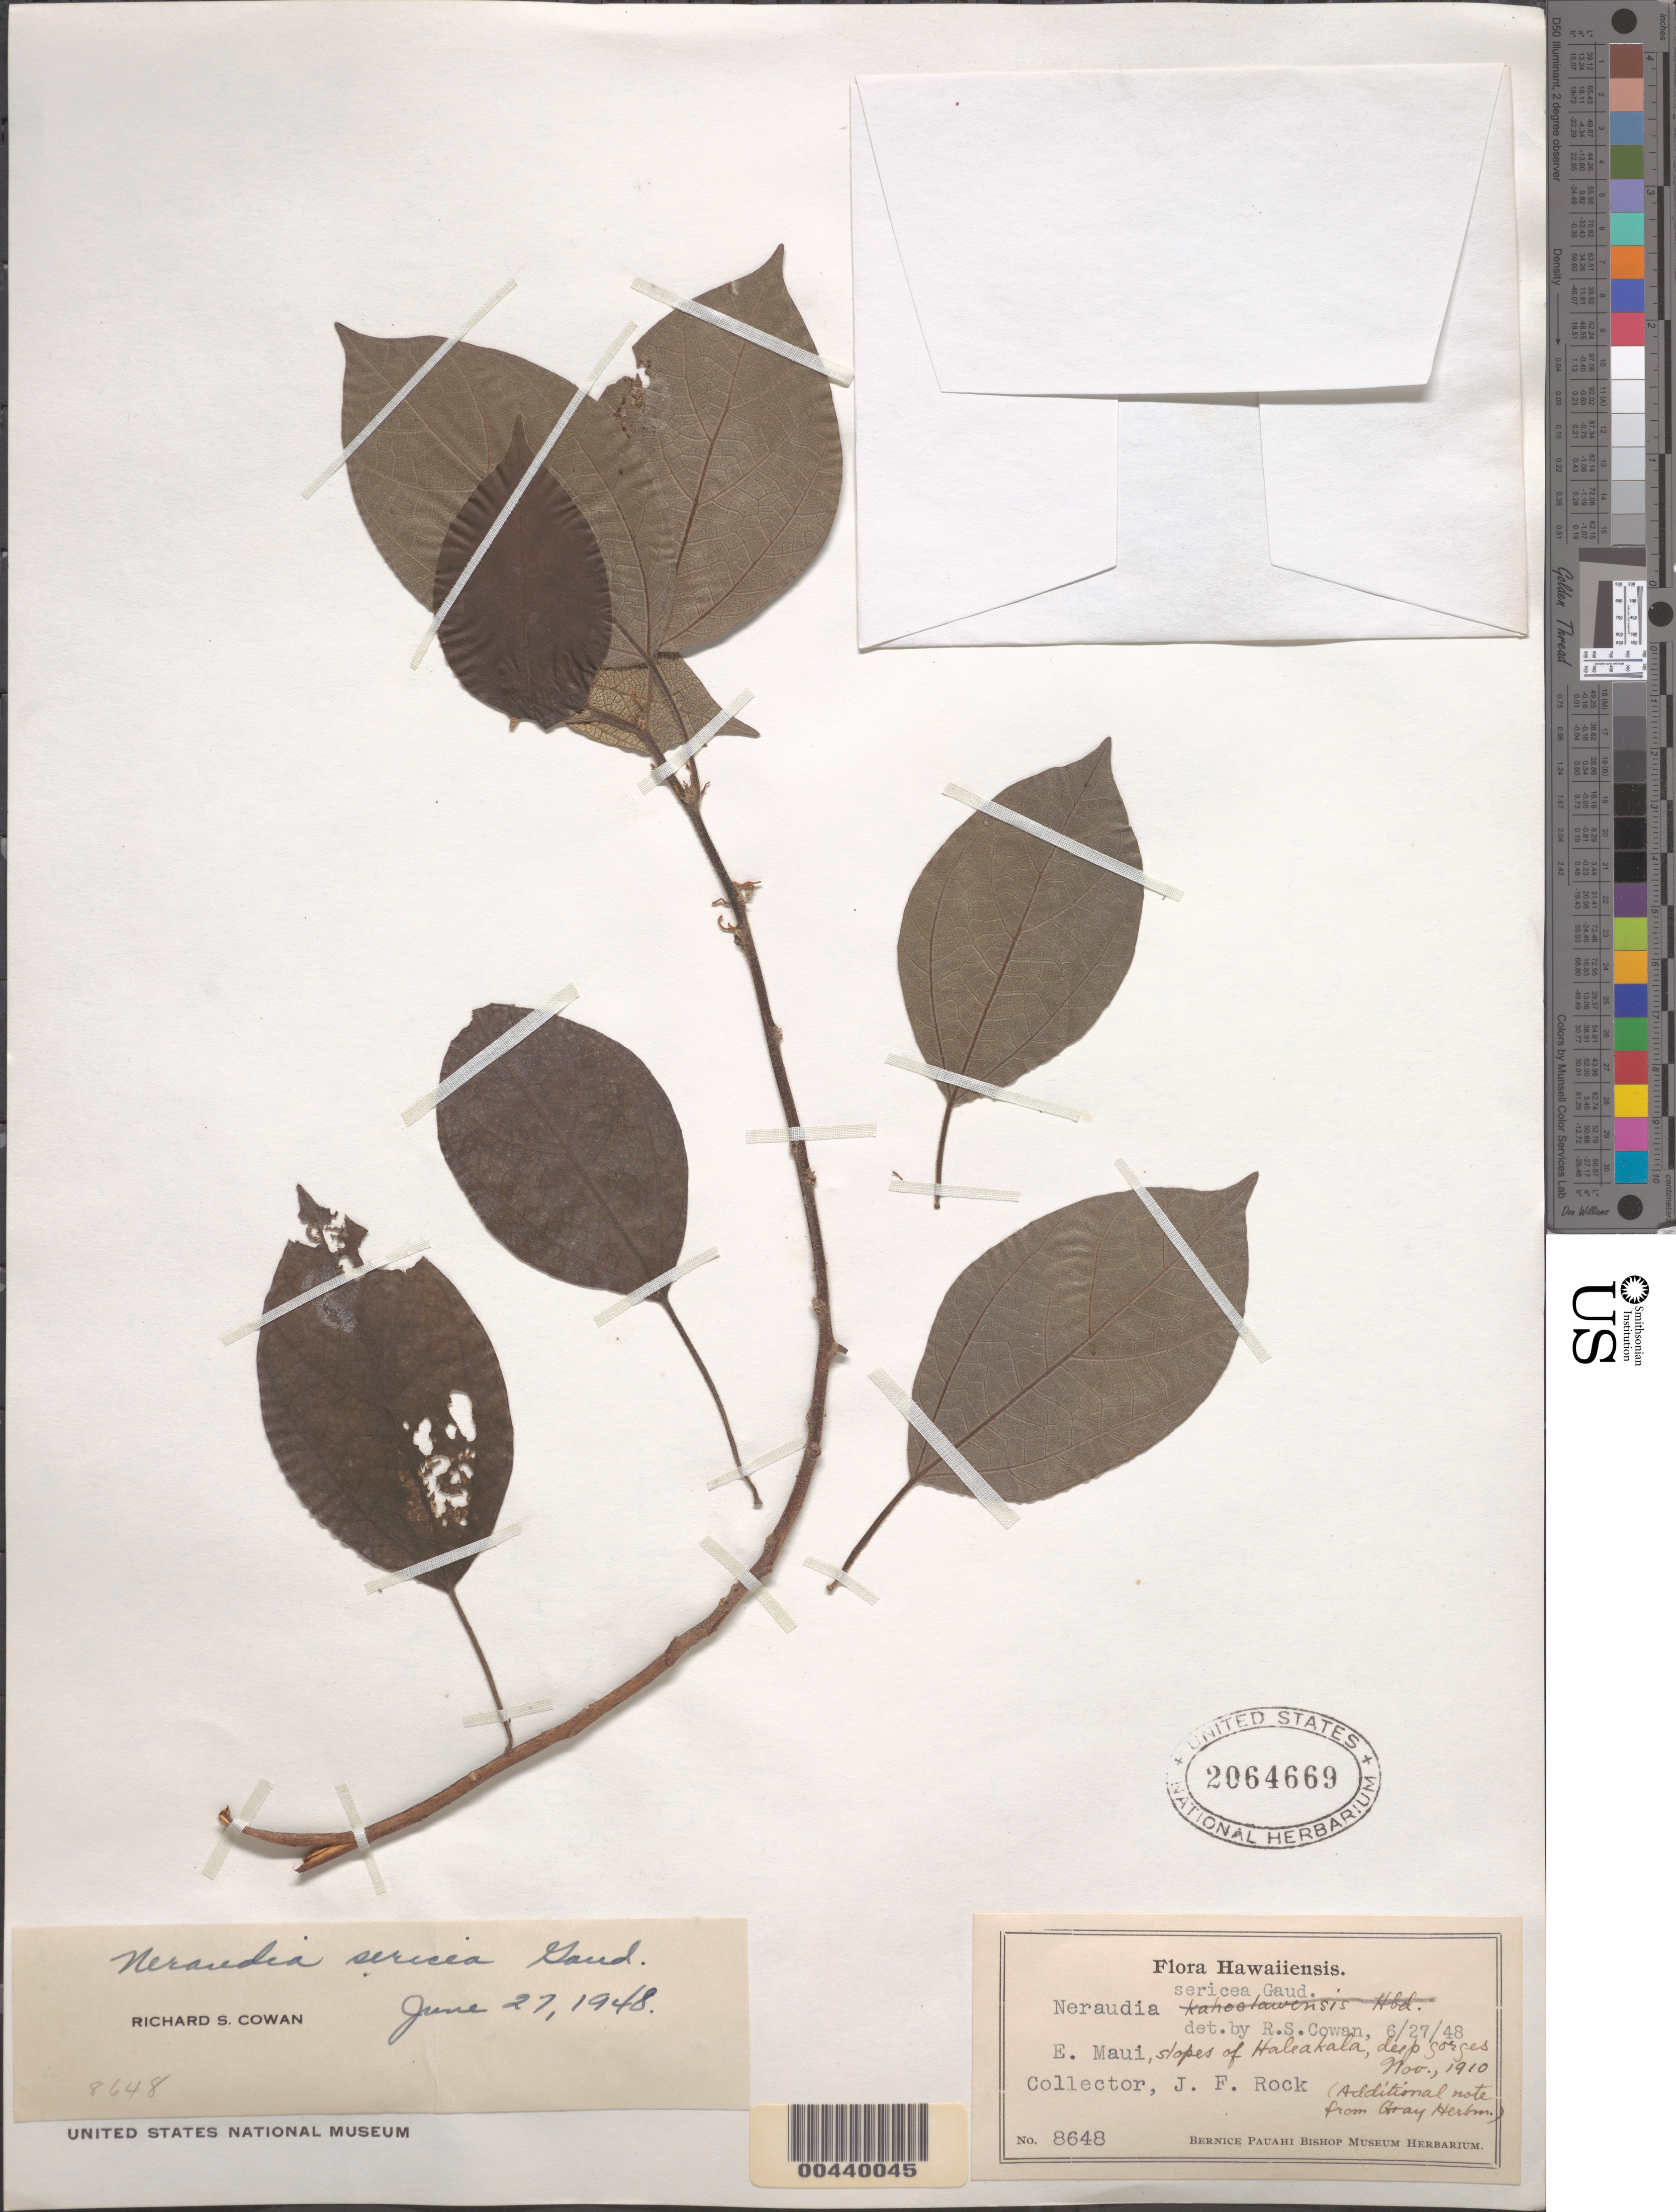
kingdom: Plantae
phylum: Tracheophyta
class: Magnoliopsida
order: Rosales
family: Urticaceae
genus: Neraudia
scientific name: Neraudia sericea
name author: Gaudich.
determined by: Cowan, R. S.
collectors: J. F. Rock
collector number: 8648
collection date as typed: Nov 1910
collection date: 1910-11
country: United States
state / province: Hawaii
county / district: Maui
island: Maui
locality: E Maui, slopes of Haleakala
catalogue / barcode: US 2064669